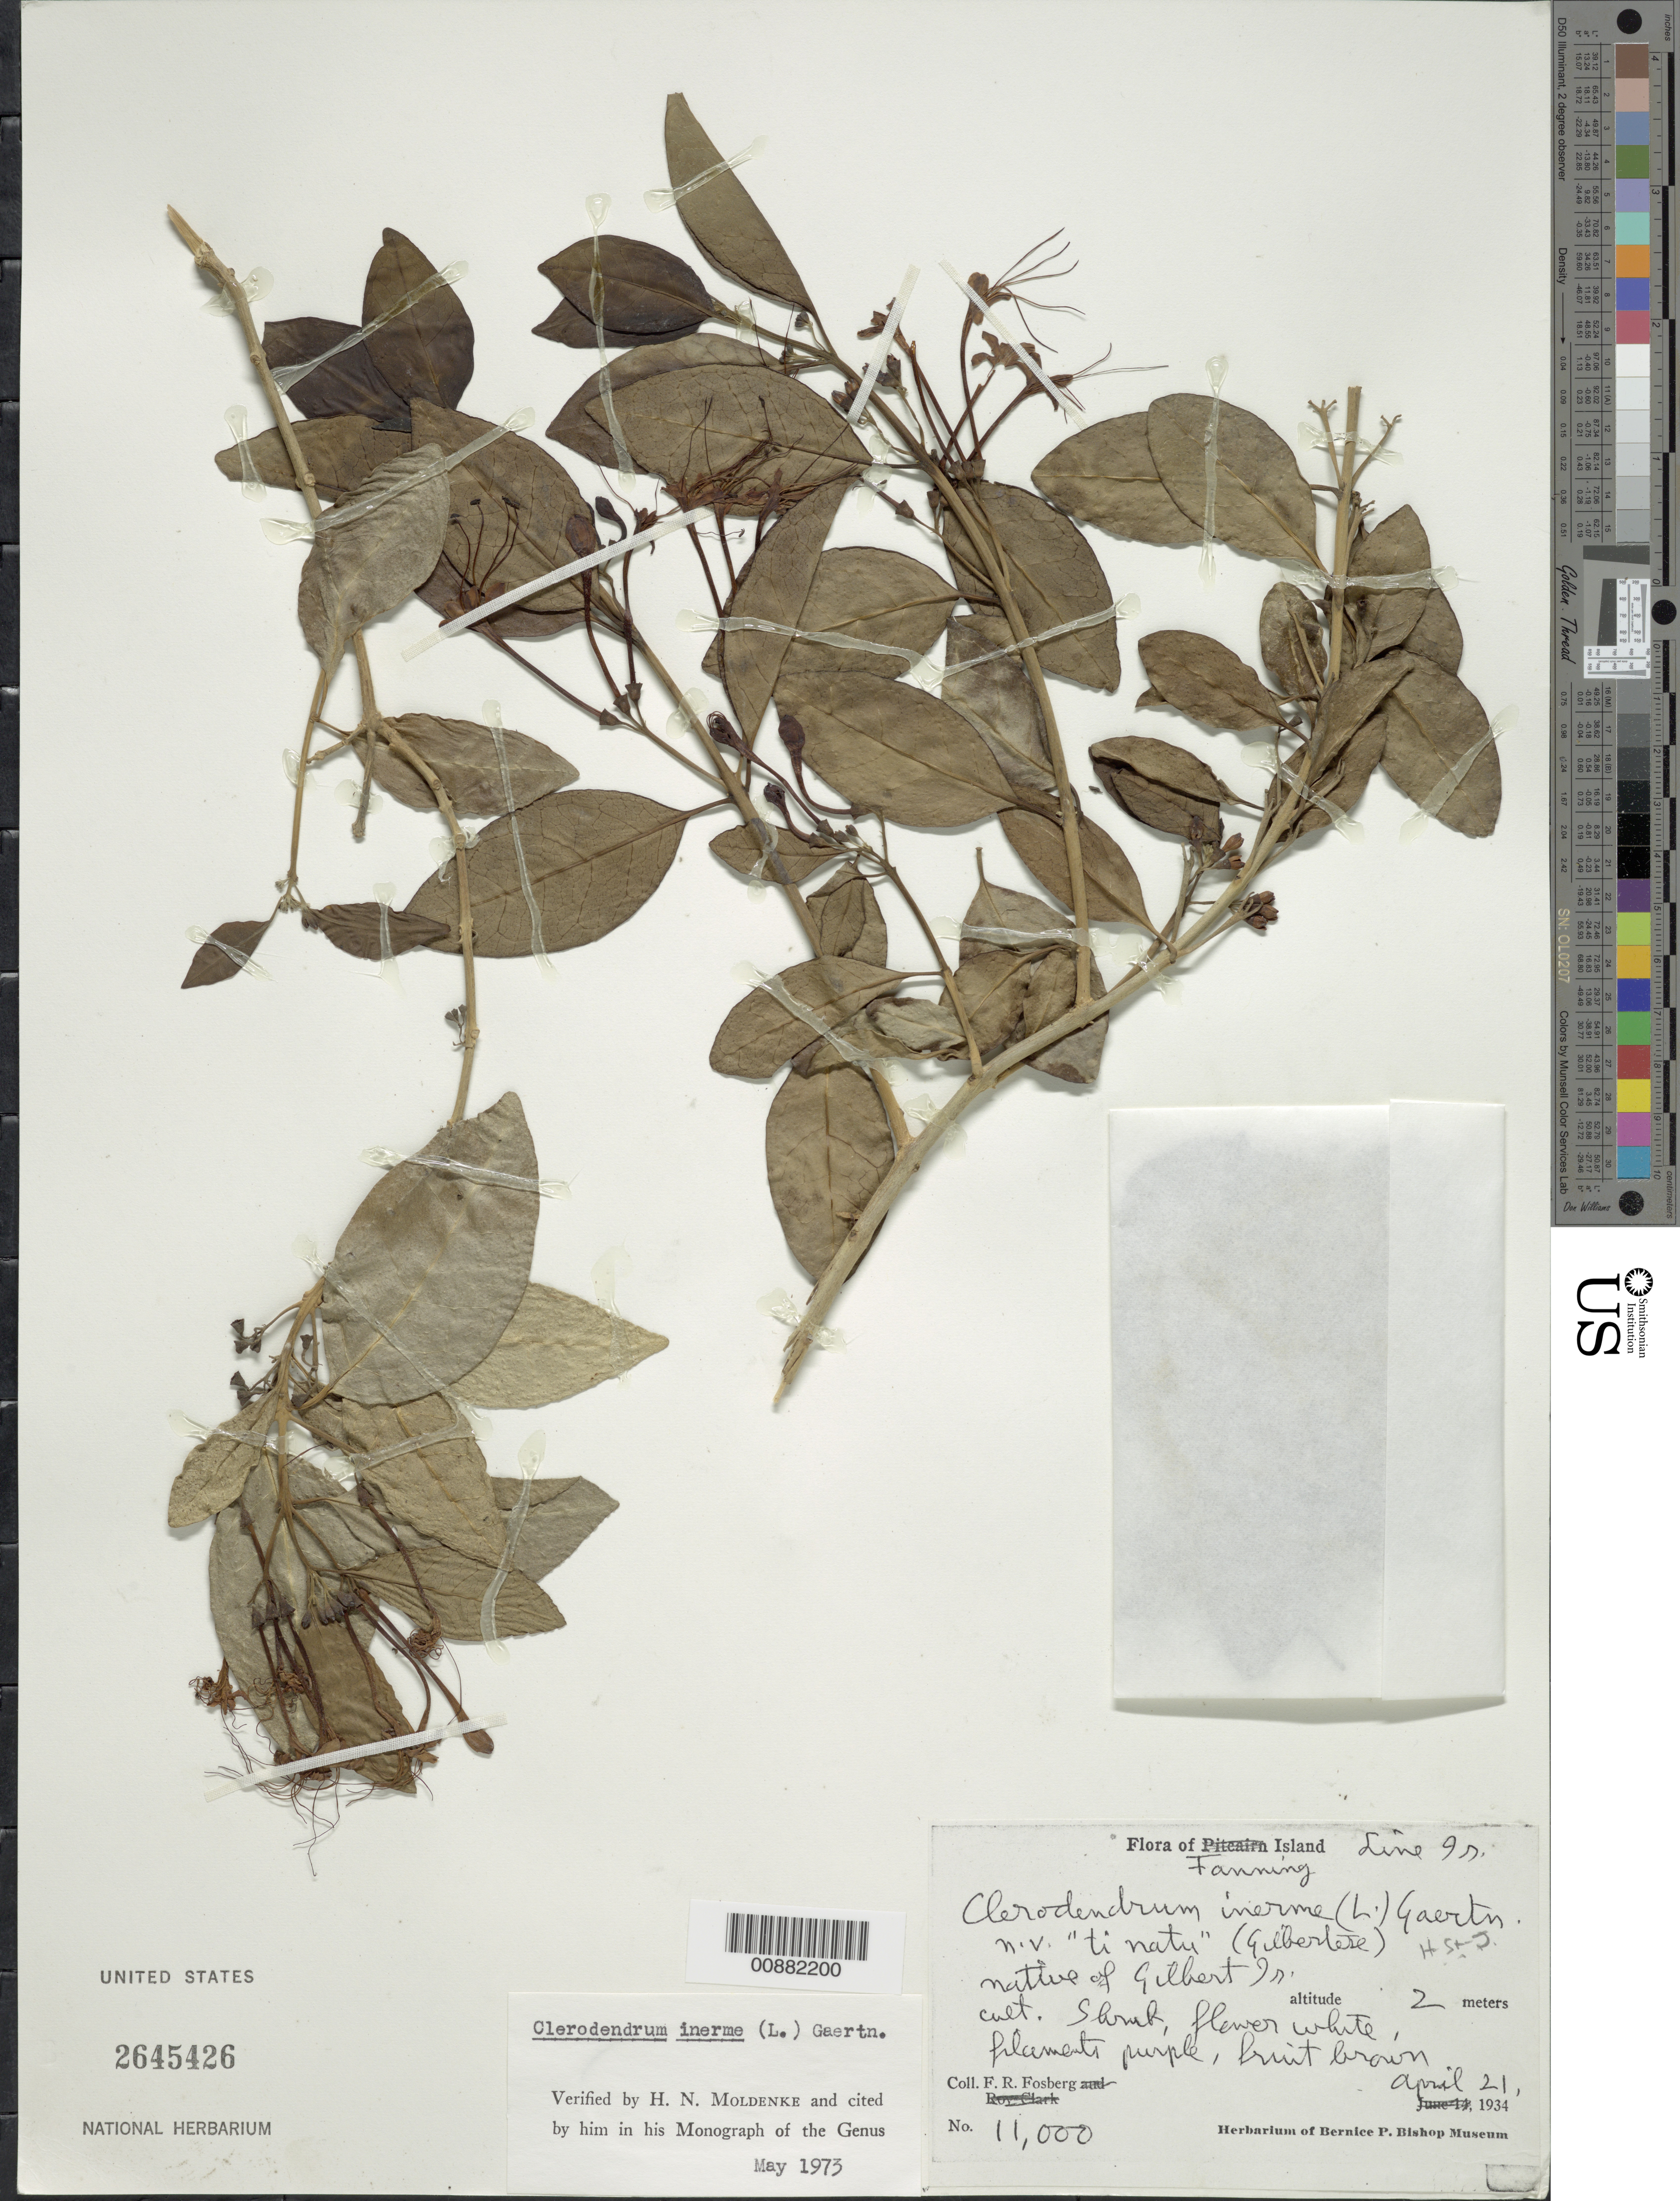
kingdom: Plantae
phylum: Tracheophyta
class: Magnoliopsida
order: Lamiales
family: Lamiaceae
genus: Clerodendrum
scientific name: Clerodendrum inerme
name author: (L.) Gaertn.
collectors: F. R. Fosberg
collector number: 11000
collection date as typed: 21 Apr 1934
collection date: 1934-04-21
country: Fiji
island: Viti Levu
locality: Tanning.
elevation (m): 2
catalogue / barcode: US 2645426